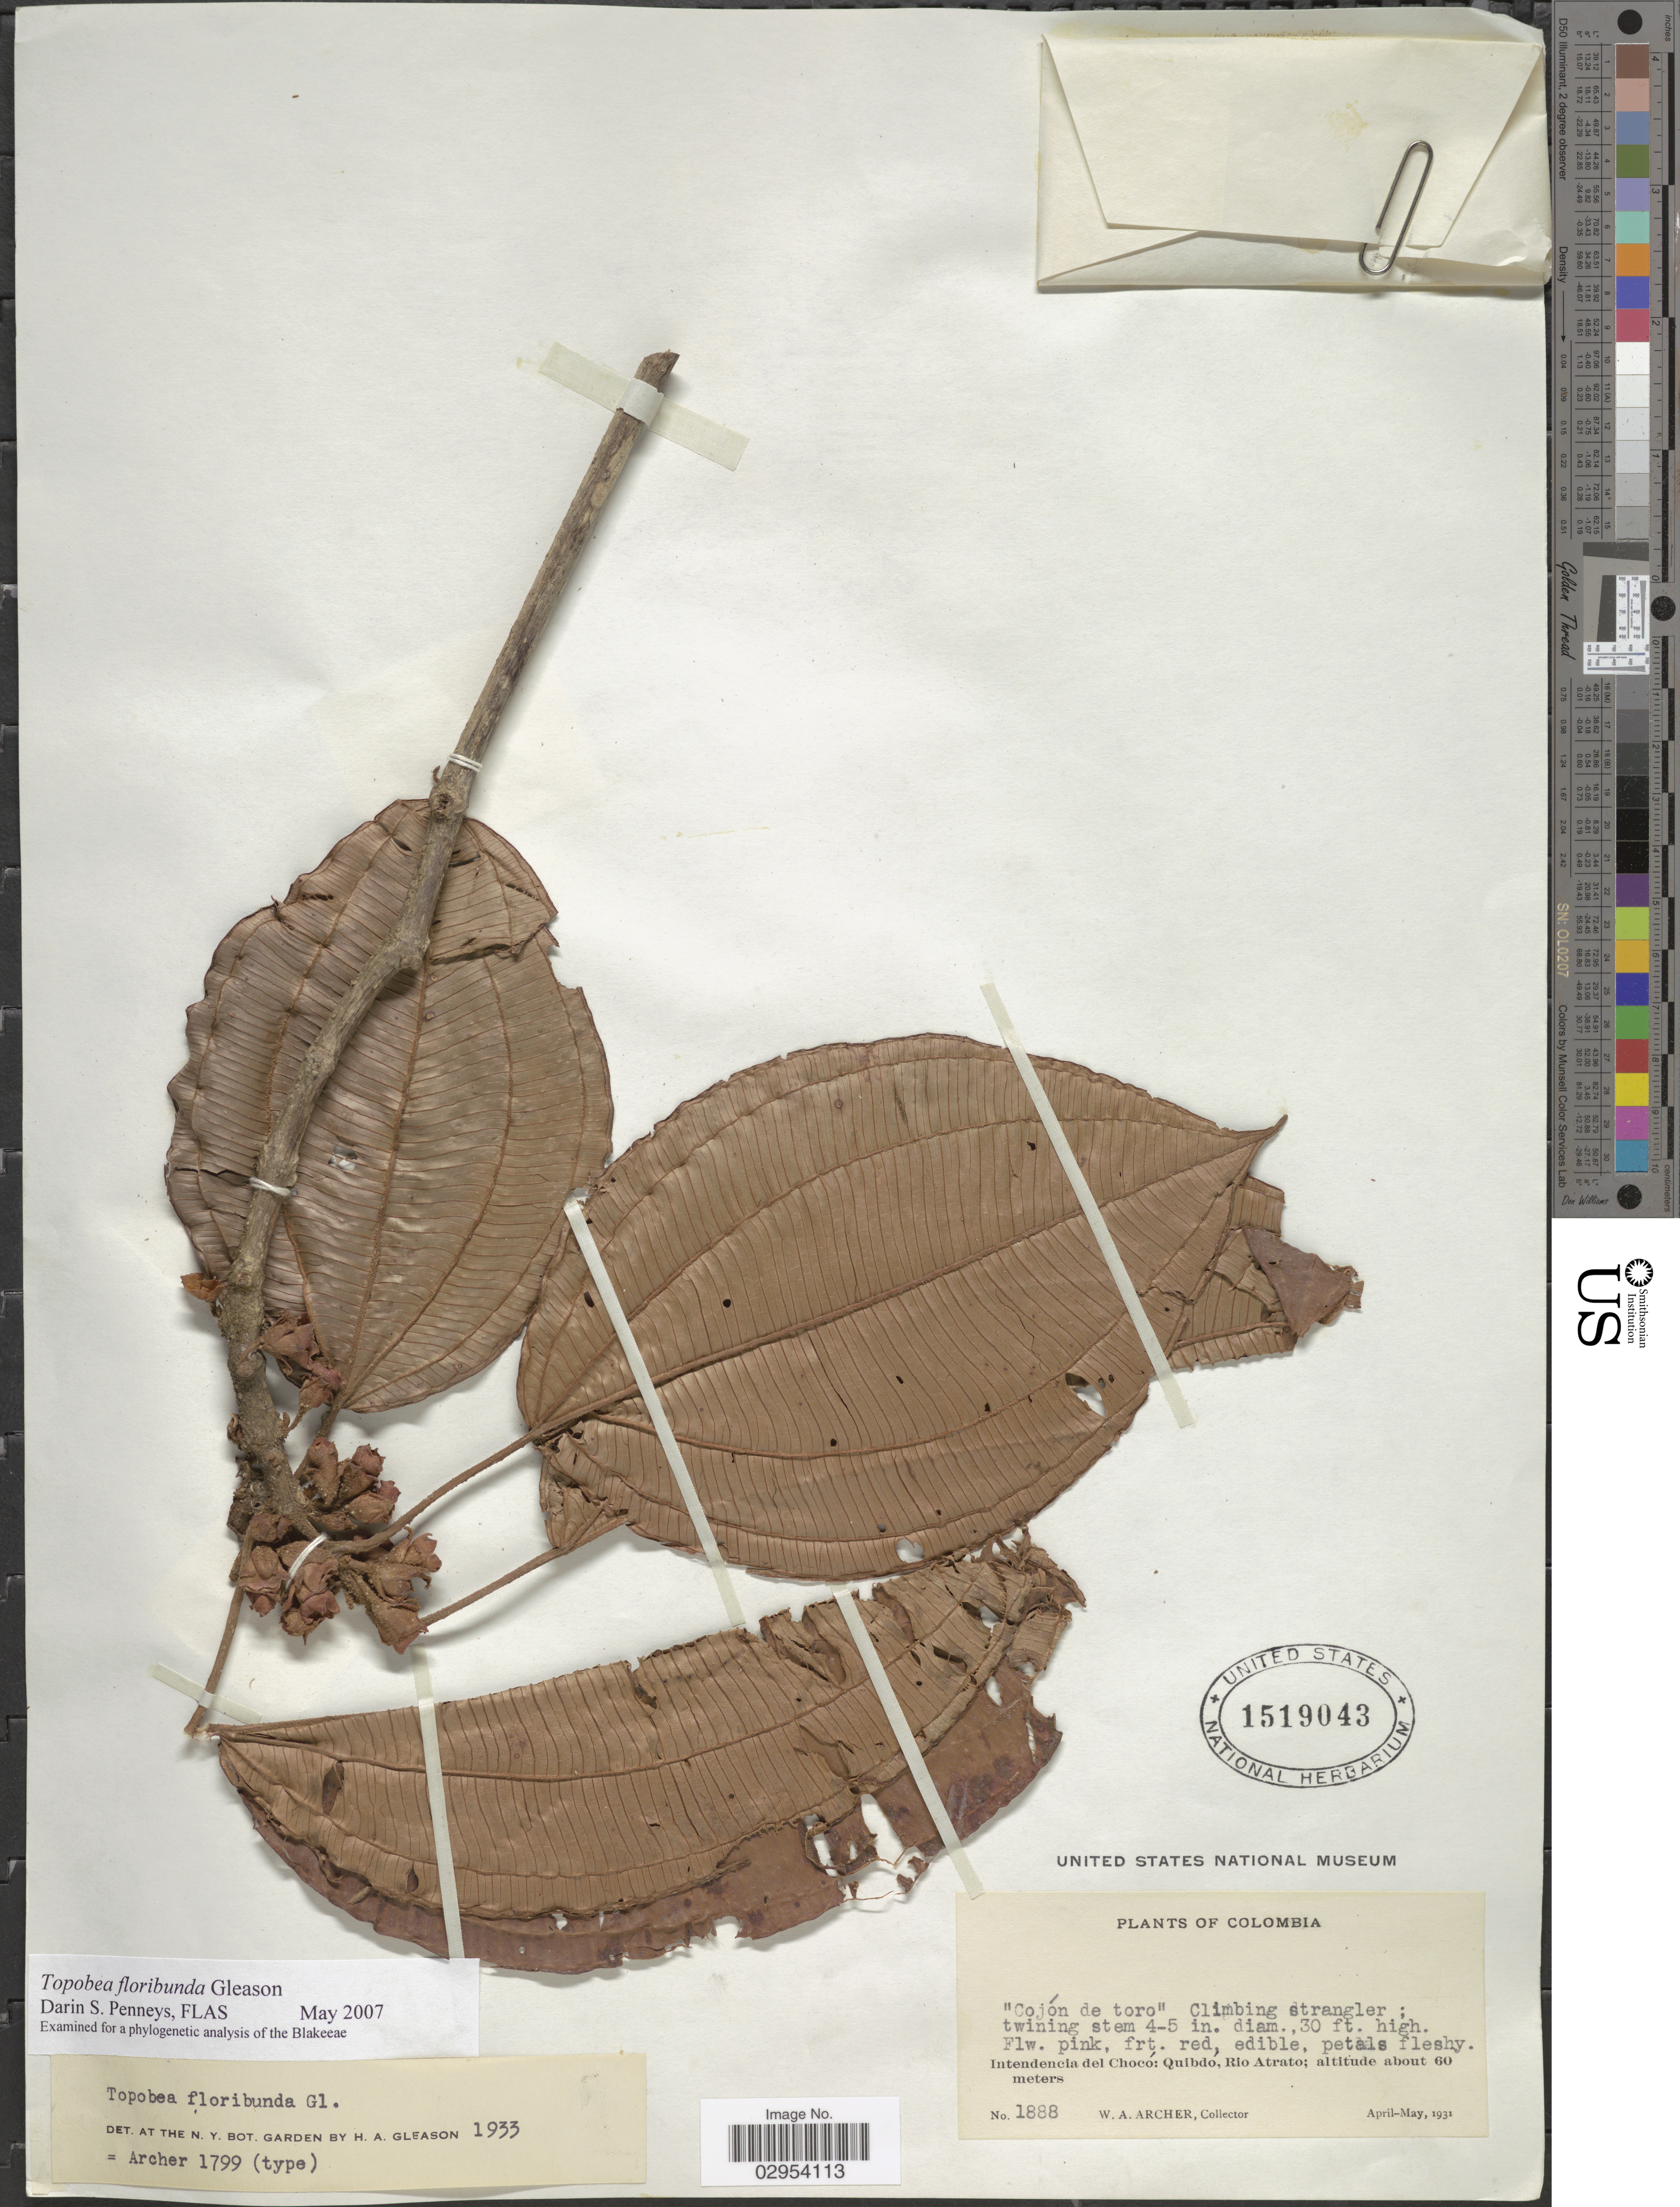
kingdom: Plantae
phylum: Tracheophyta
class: Magnoliopsida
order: Myrtales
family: Melastomataceae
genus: Topobea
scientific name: Topobea floribunda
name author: Gleason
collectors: W. Archer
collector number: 1888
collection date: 1931-04/1931-05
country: Colombia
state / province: Chocó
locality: Intendencia del Chocó: Quibdó, Rio Atrato.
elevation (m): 60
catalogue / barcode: US 1519043